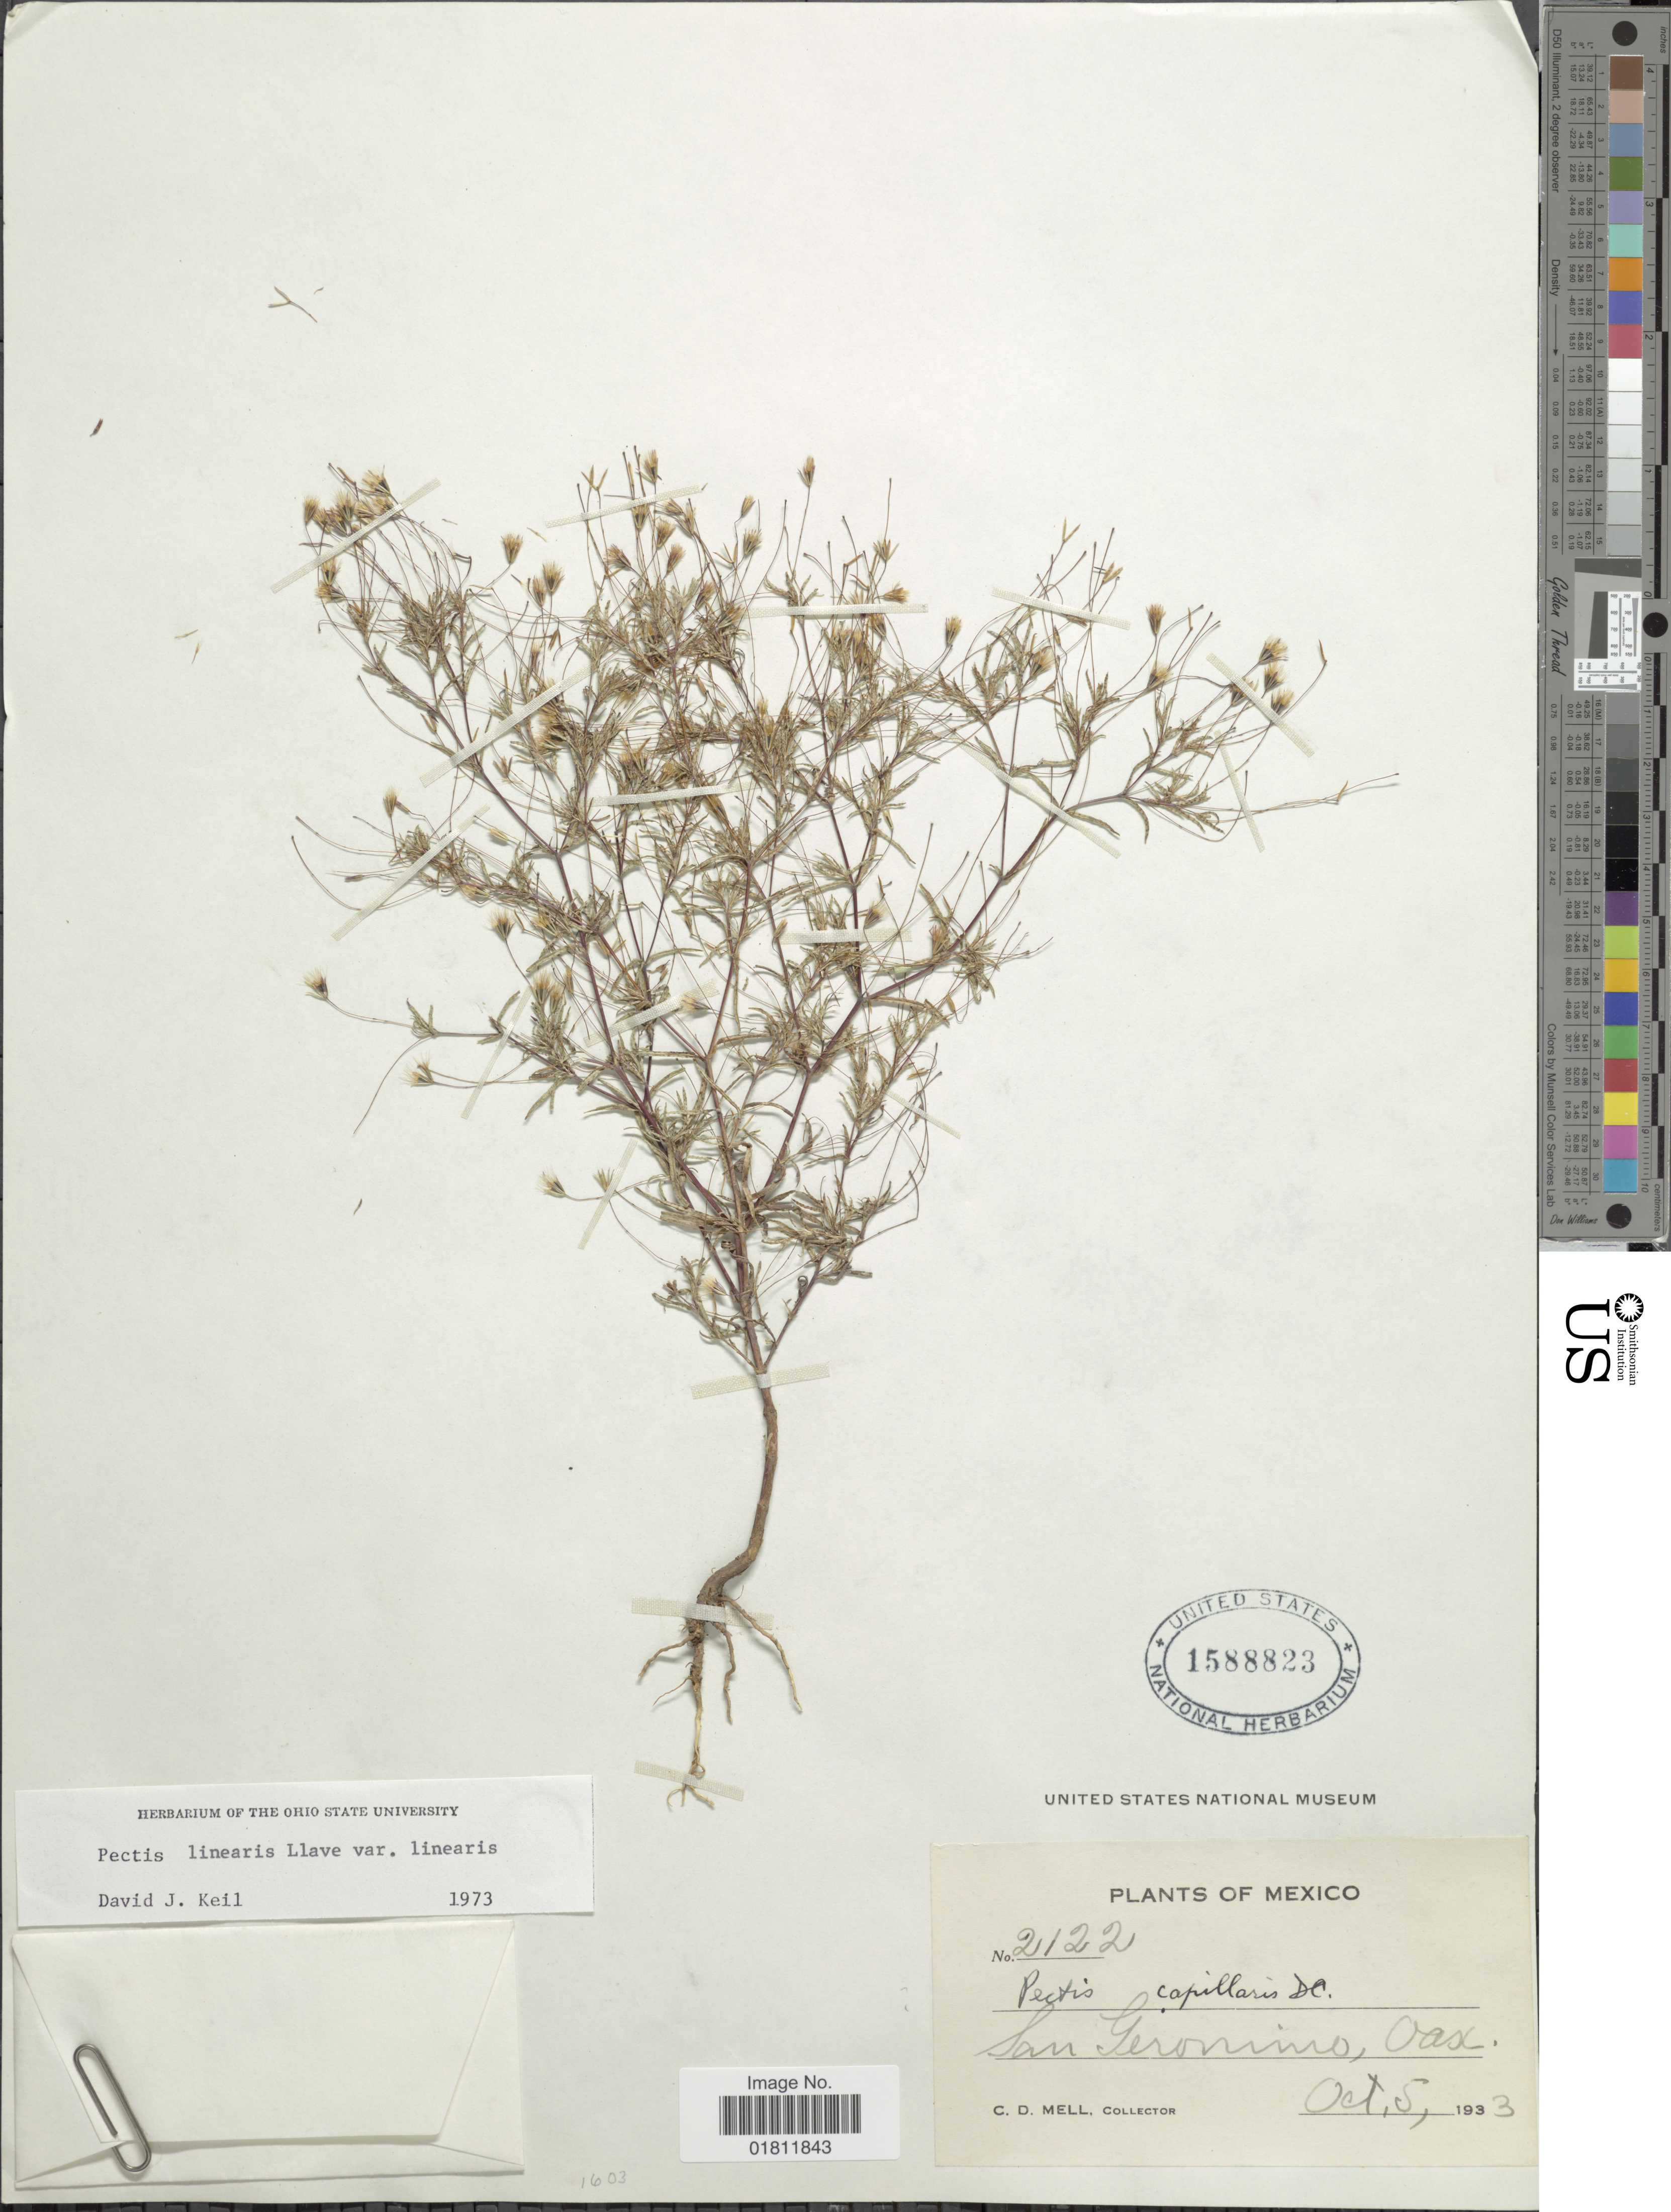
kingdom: Plantae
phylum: Tracheophyta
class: Magnoliopsida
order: Asterales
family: Asteraceae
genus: Pectis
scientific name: Pectis linearis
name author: La Llave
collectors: C. D. Mell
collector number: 2122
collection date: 1933-10-05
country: Mexico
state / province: México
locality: San Geronimo, Oax.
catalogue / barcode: US 1588823